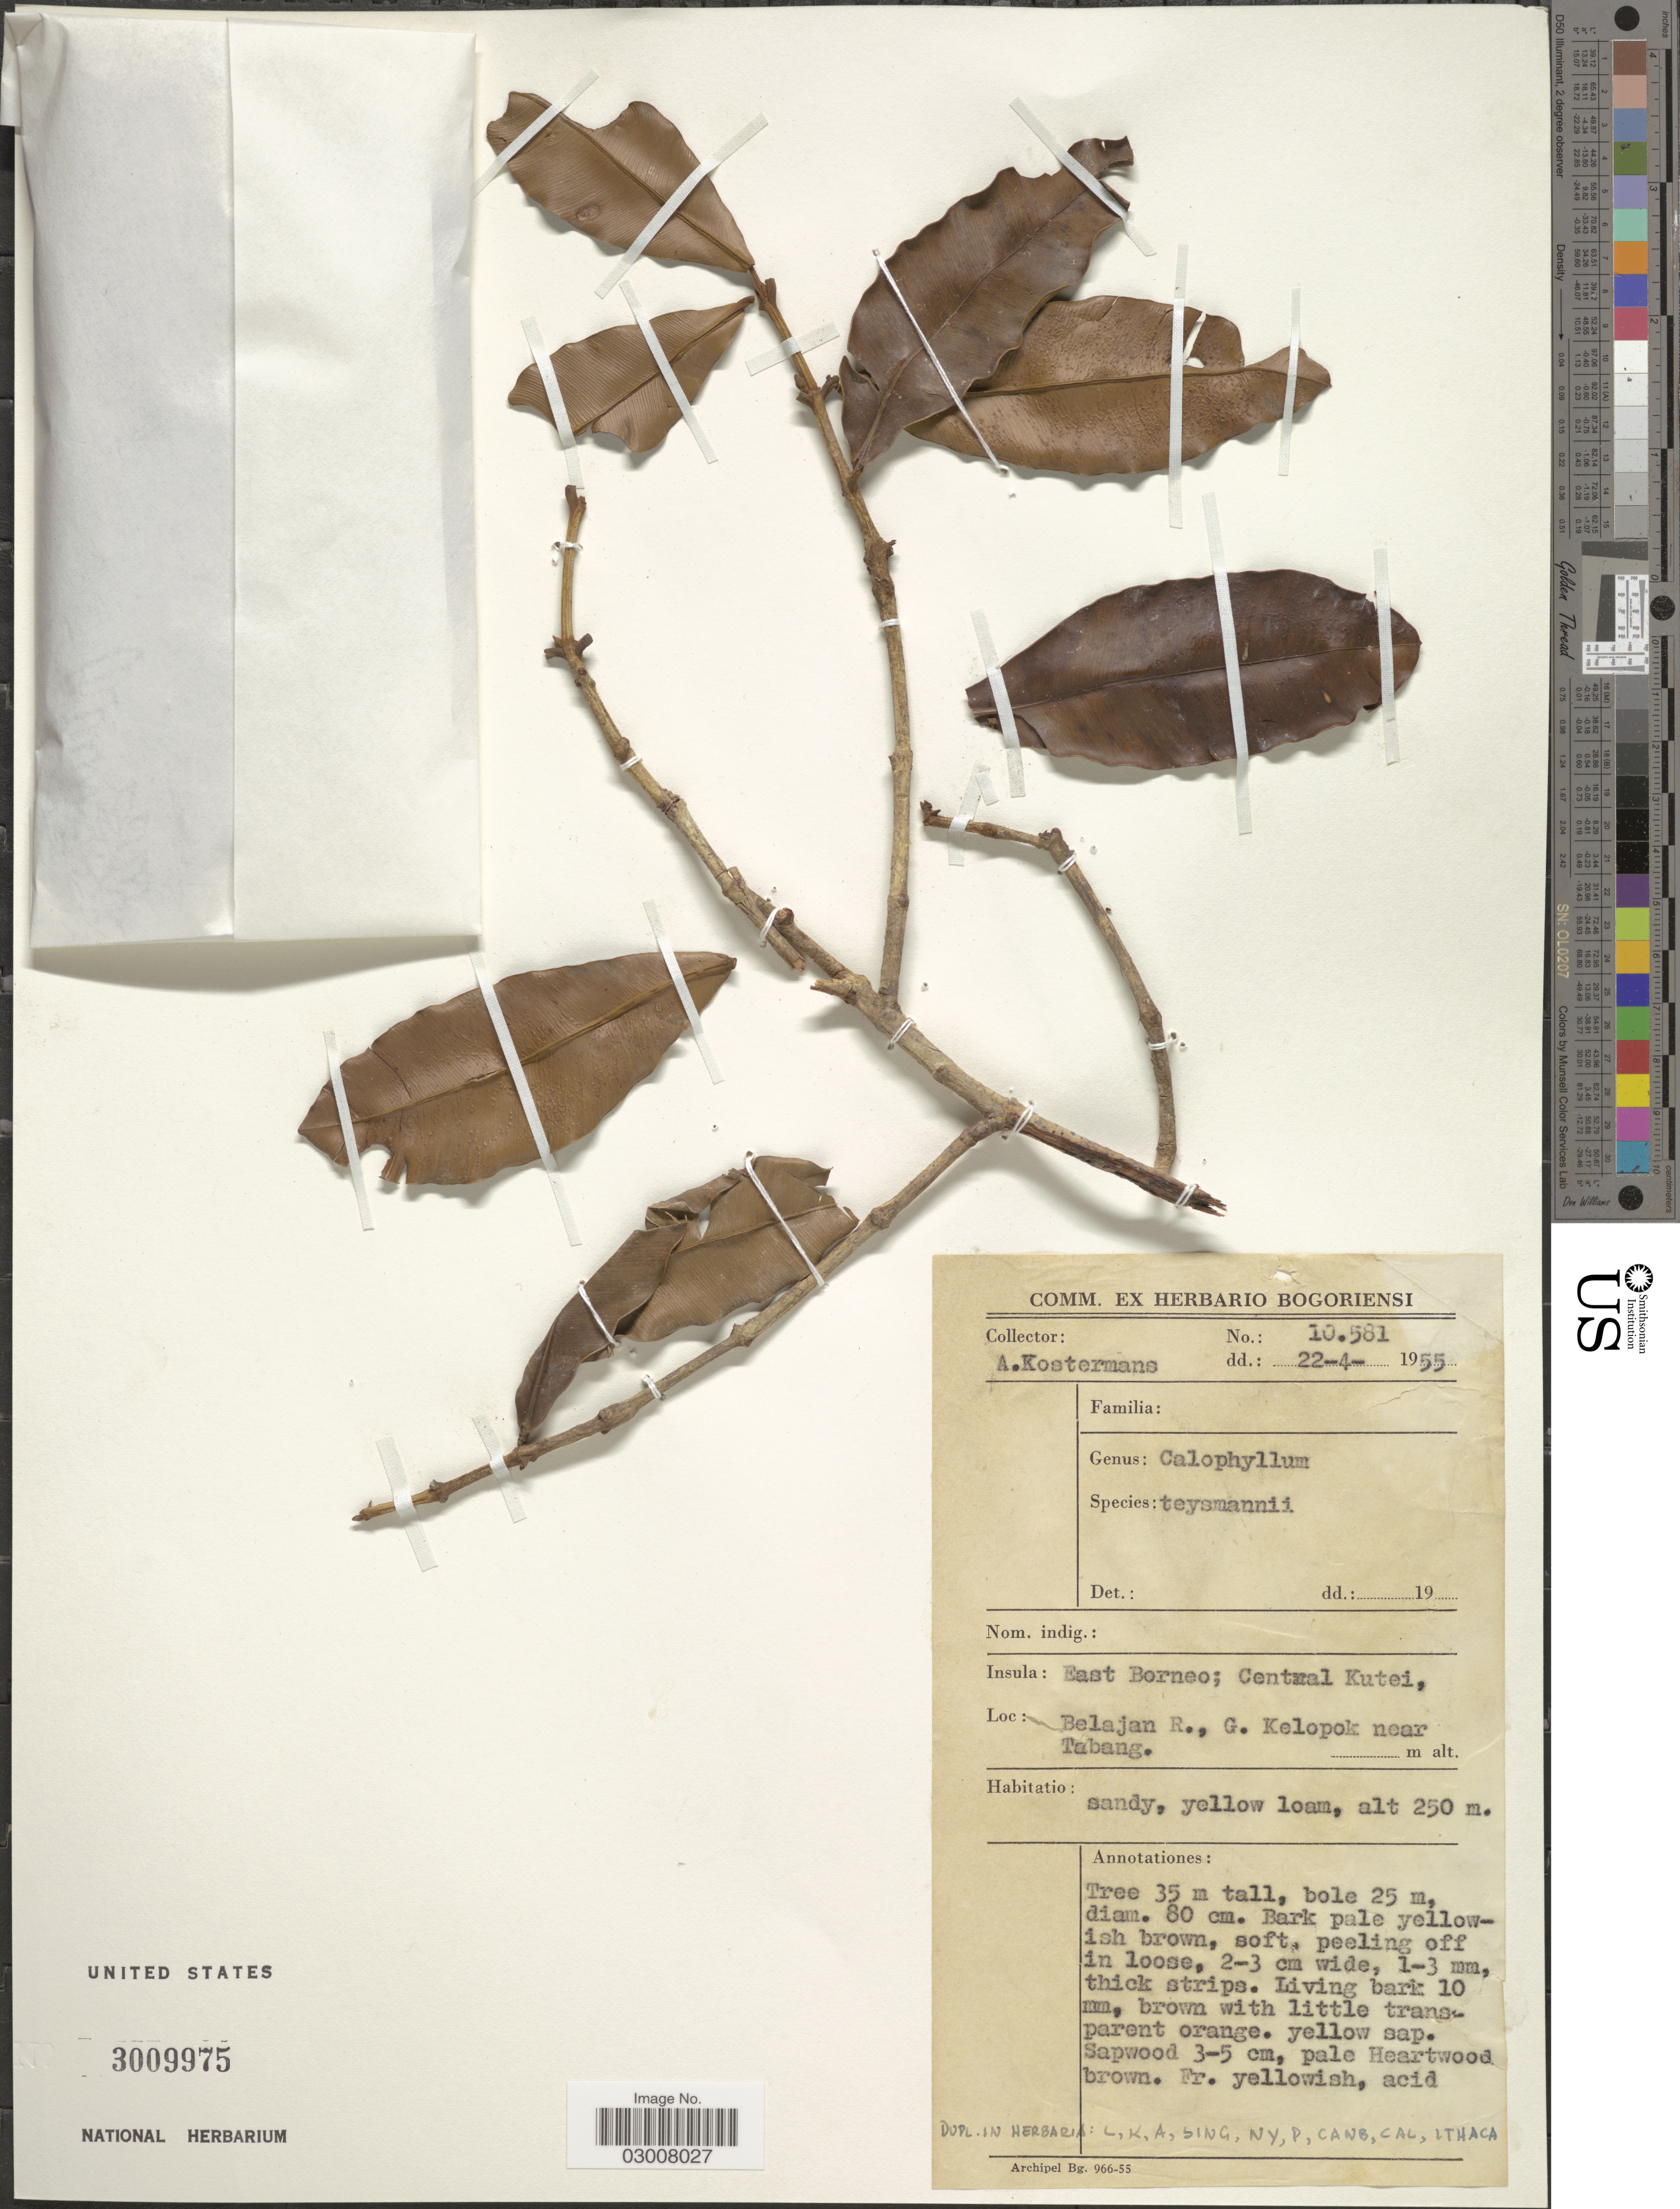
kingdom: Plantae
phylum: Tracheophyta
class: Magnoliopsida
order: Malpighiales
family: Calophyllaceae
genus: Calophyllum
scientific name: Calophyllum teysmannii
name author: Miq.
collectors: A. J. G. Kostermans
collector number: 10581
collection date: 1955-04-22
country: Indonesia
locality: East Borneo; Central Kutei, Belajan R., G. Kelopok near Tabang.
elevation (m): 250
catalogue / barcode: US 3009975